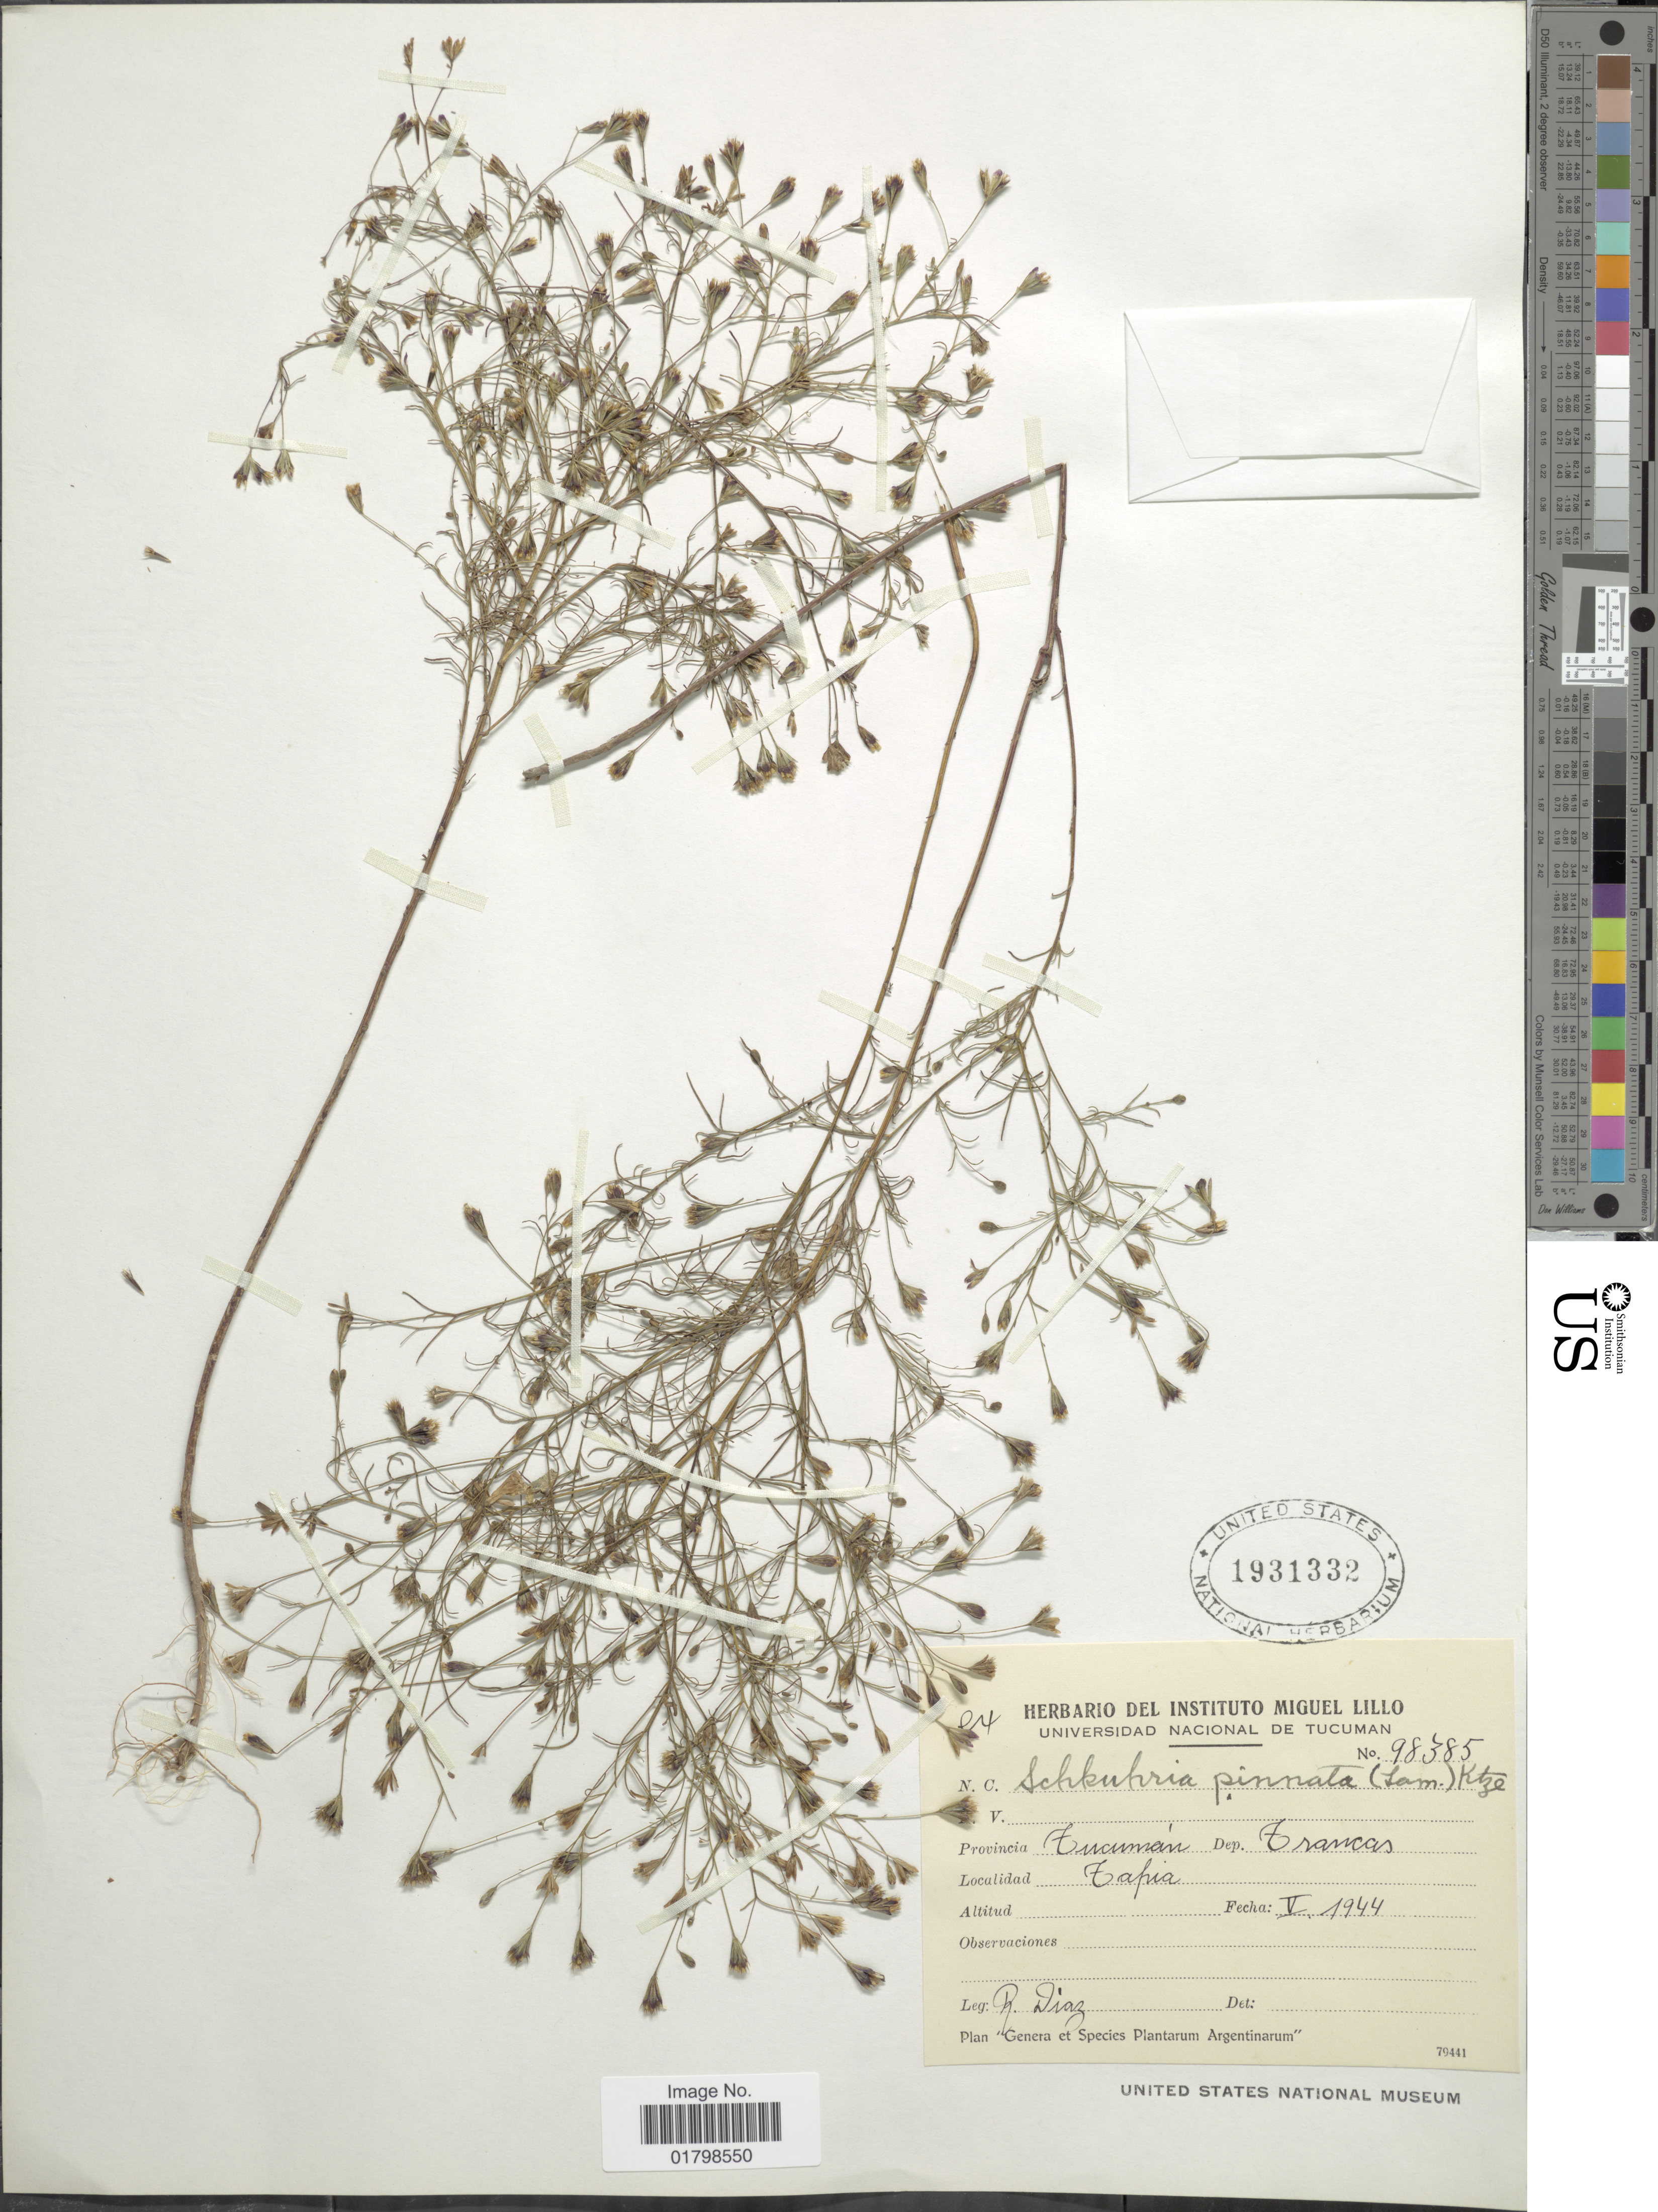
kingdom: Plantae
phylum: Tracheophyta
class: Magnoliopsida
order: Asterales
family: Asteraceae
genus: Schkuhria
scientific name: Schkuhria pinnata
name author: (Lam.) Kuntze ex Thell.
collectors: R. Diaz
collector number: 98385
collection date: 1944-05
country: Argentina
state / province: Tucuman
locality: Dep. Trancas, Tapia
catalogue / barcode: US 1931332